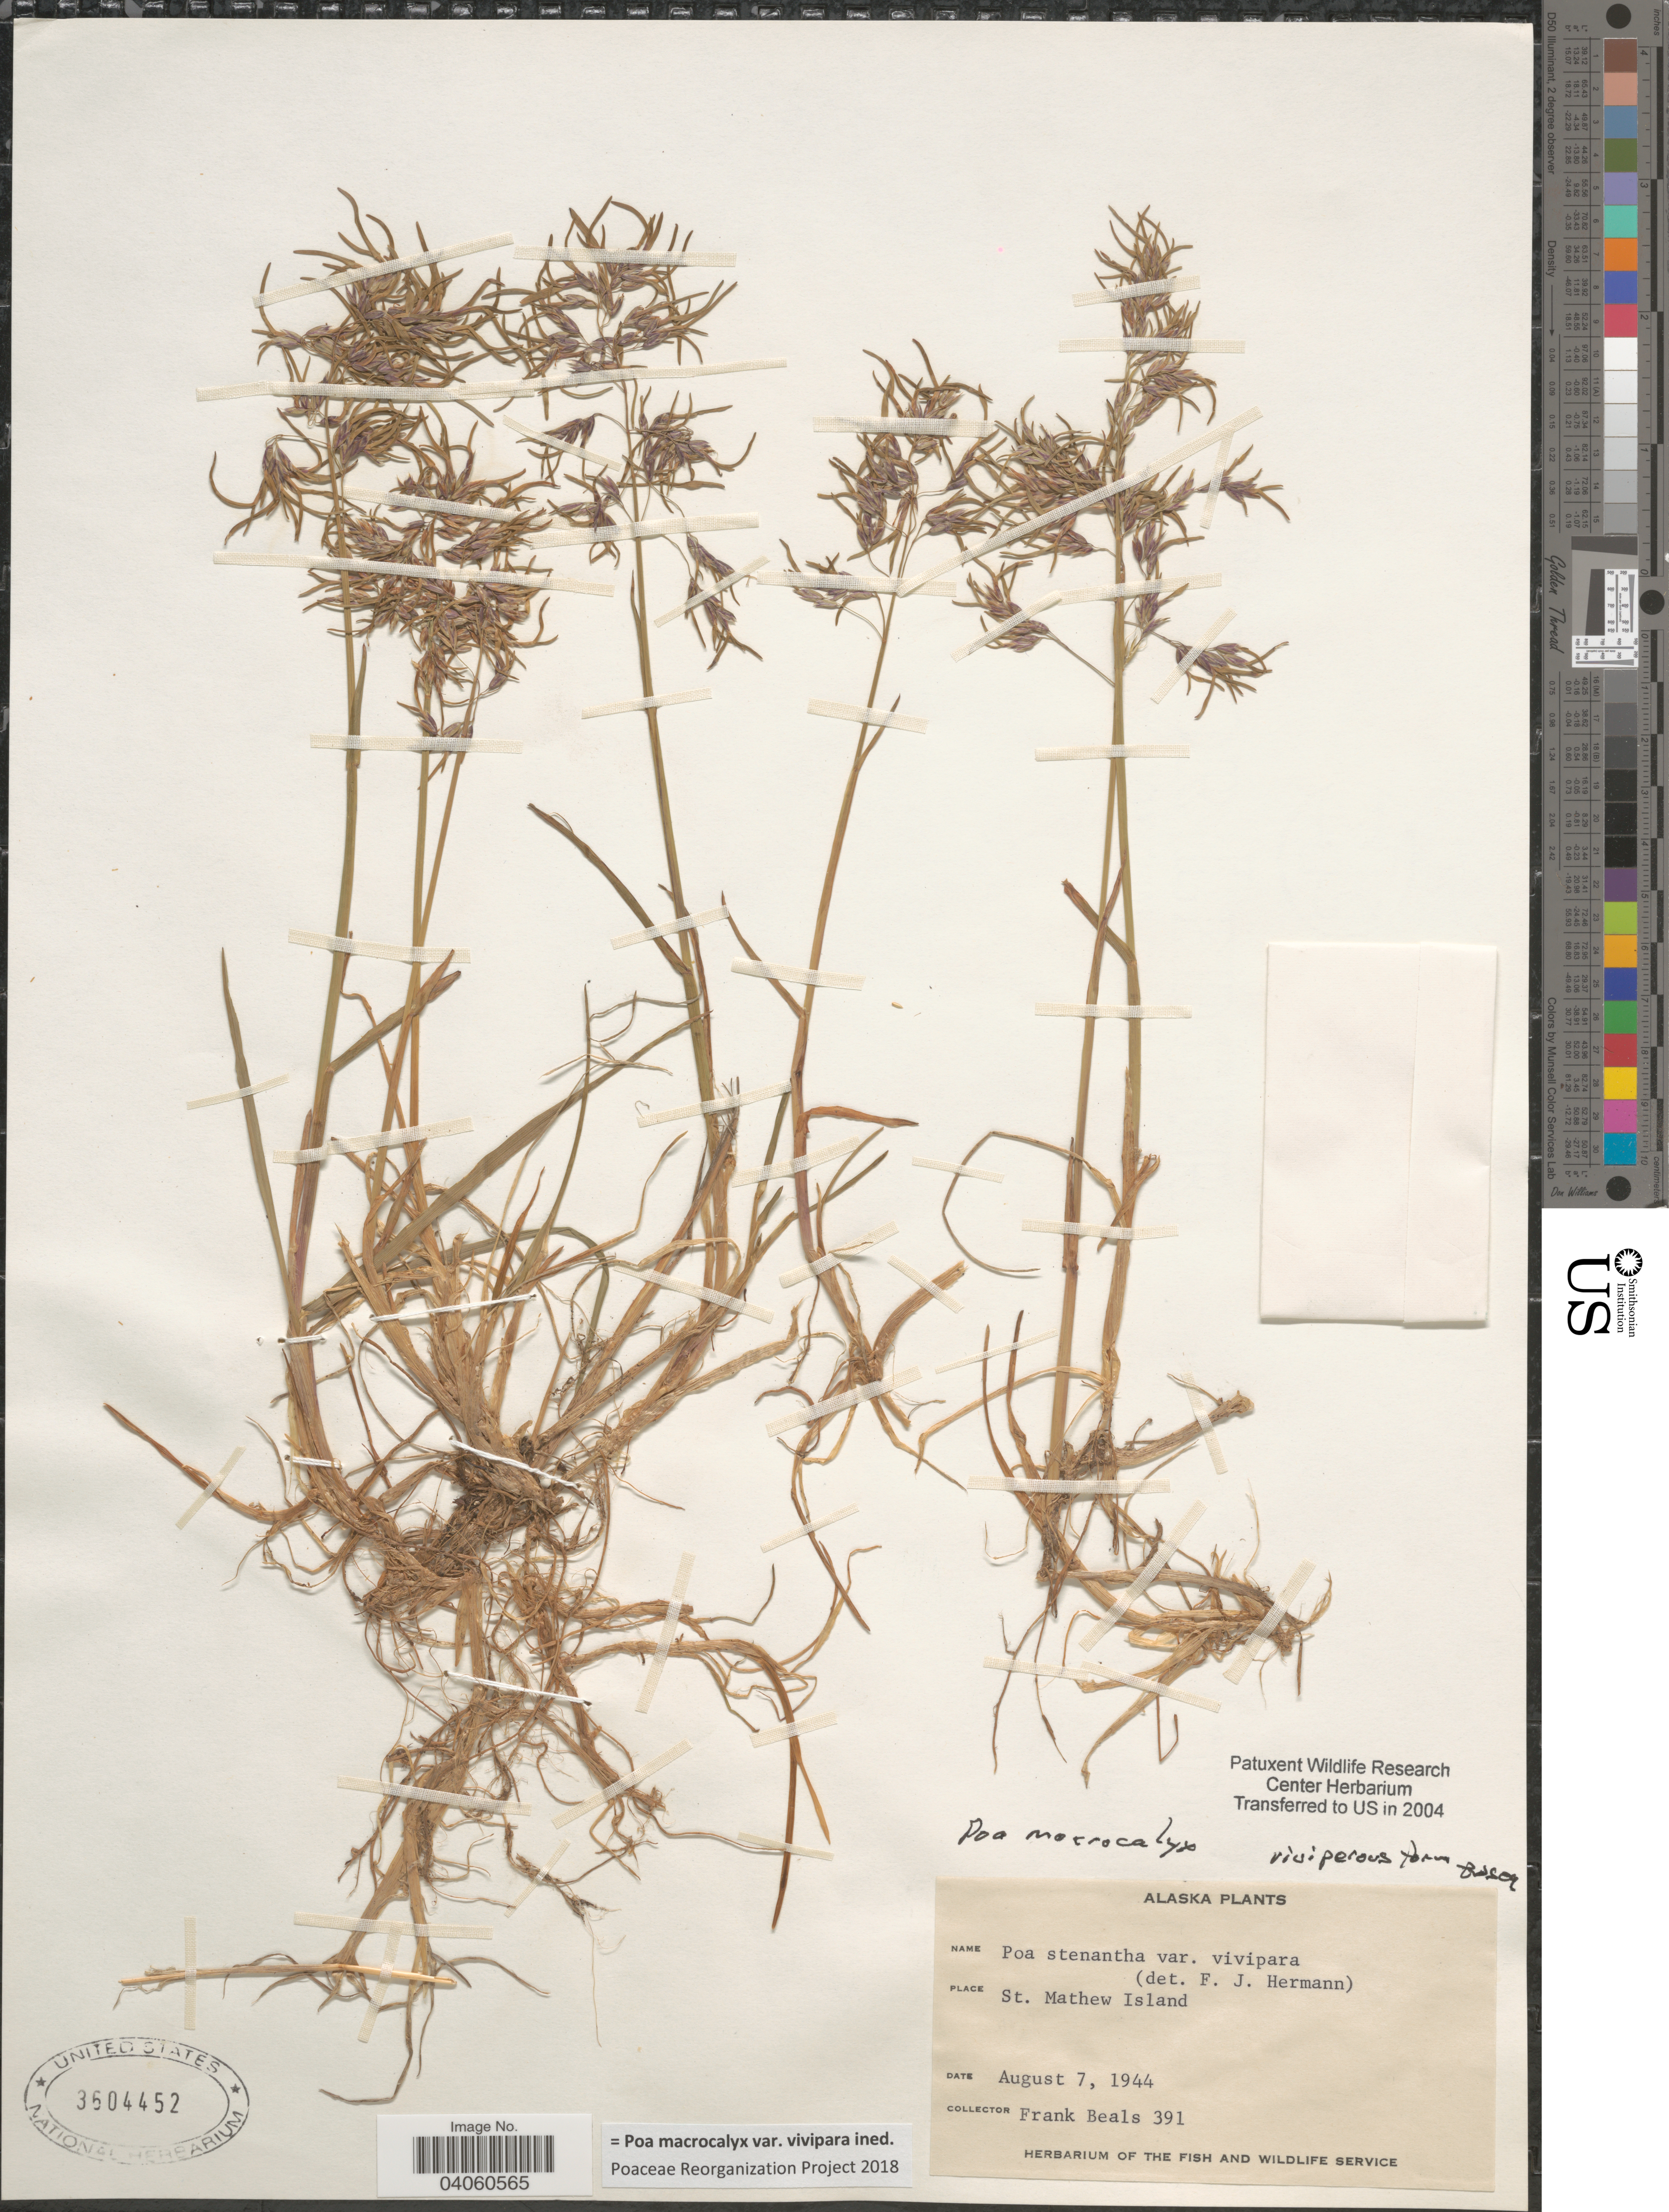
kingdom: Plantae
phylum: Tracheophyta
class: Liliopsida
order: Poales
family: Poaceae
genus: Poa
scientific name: Poa macrocalyx var. vivipara ined.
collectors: F. Beals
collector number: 391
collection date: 1944-08-07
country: United States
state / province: Alaska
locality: St. Mathew Island.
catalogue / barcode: US 3604452